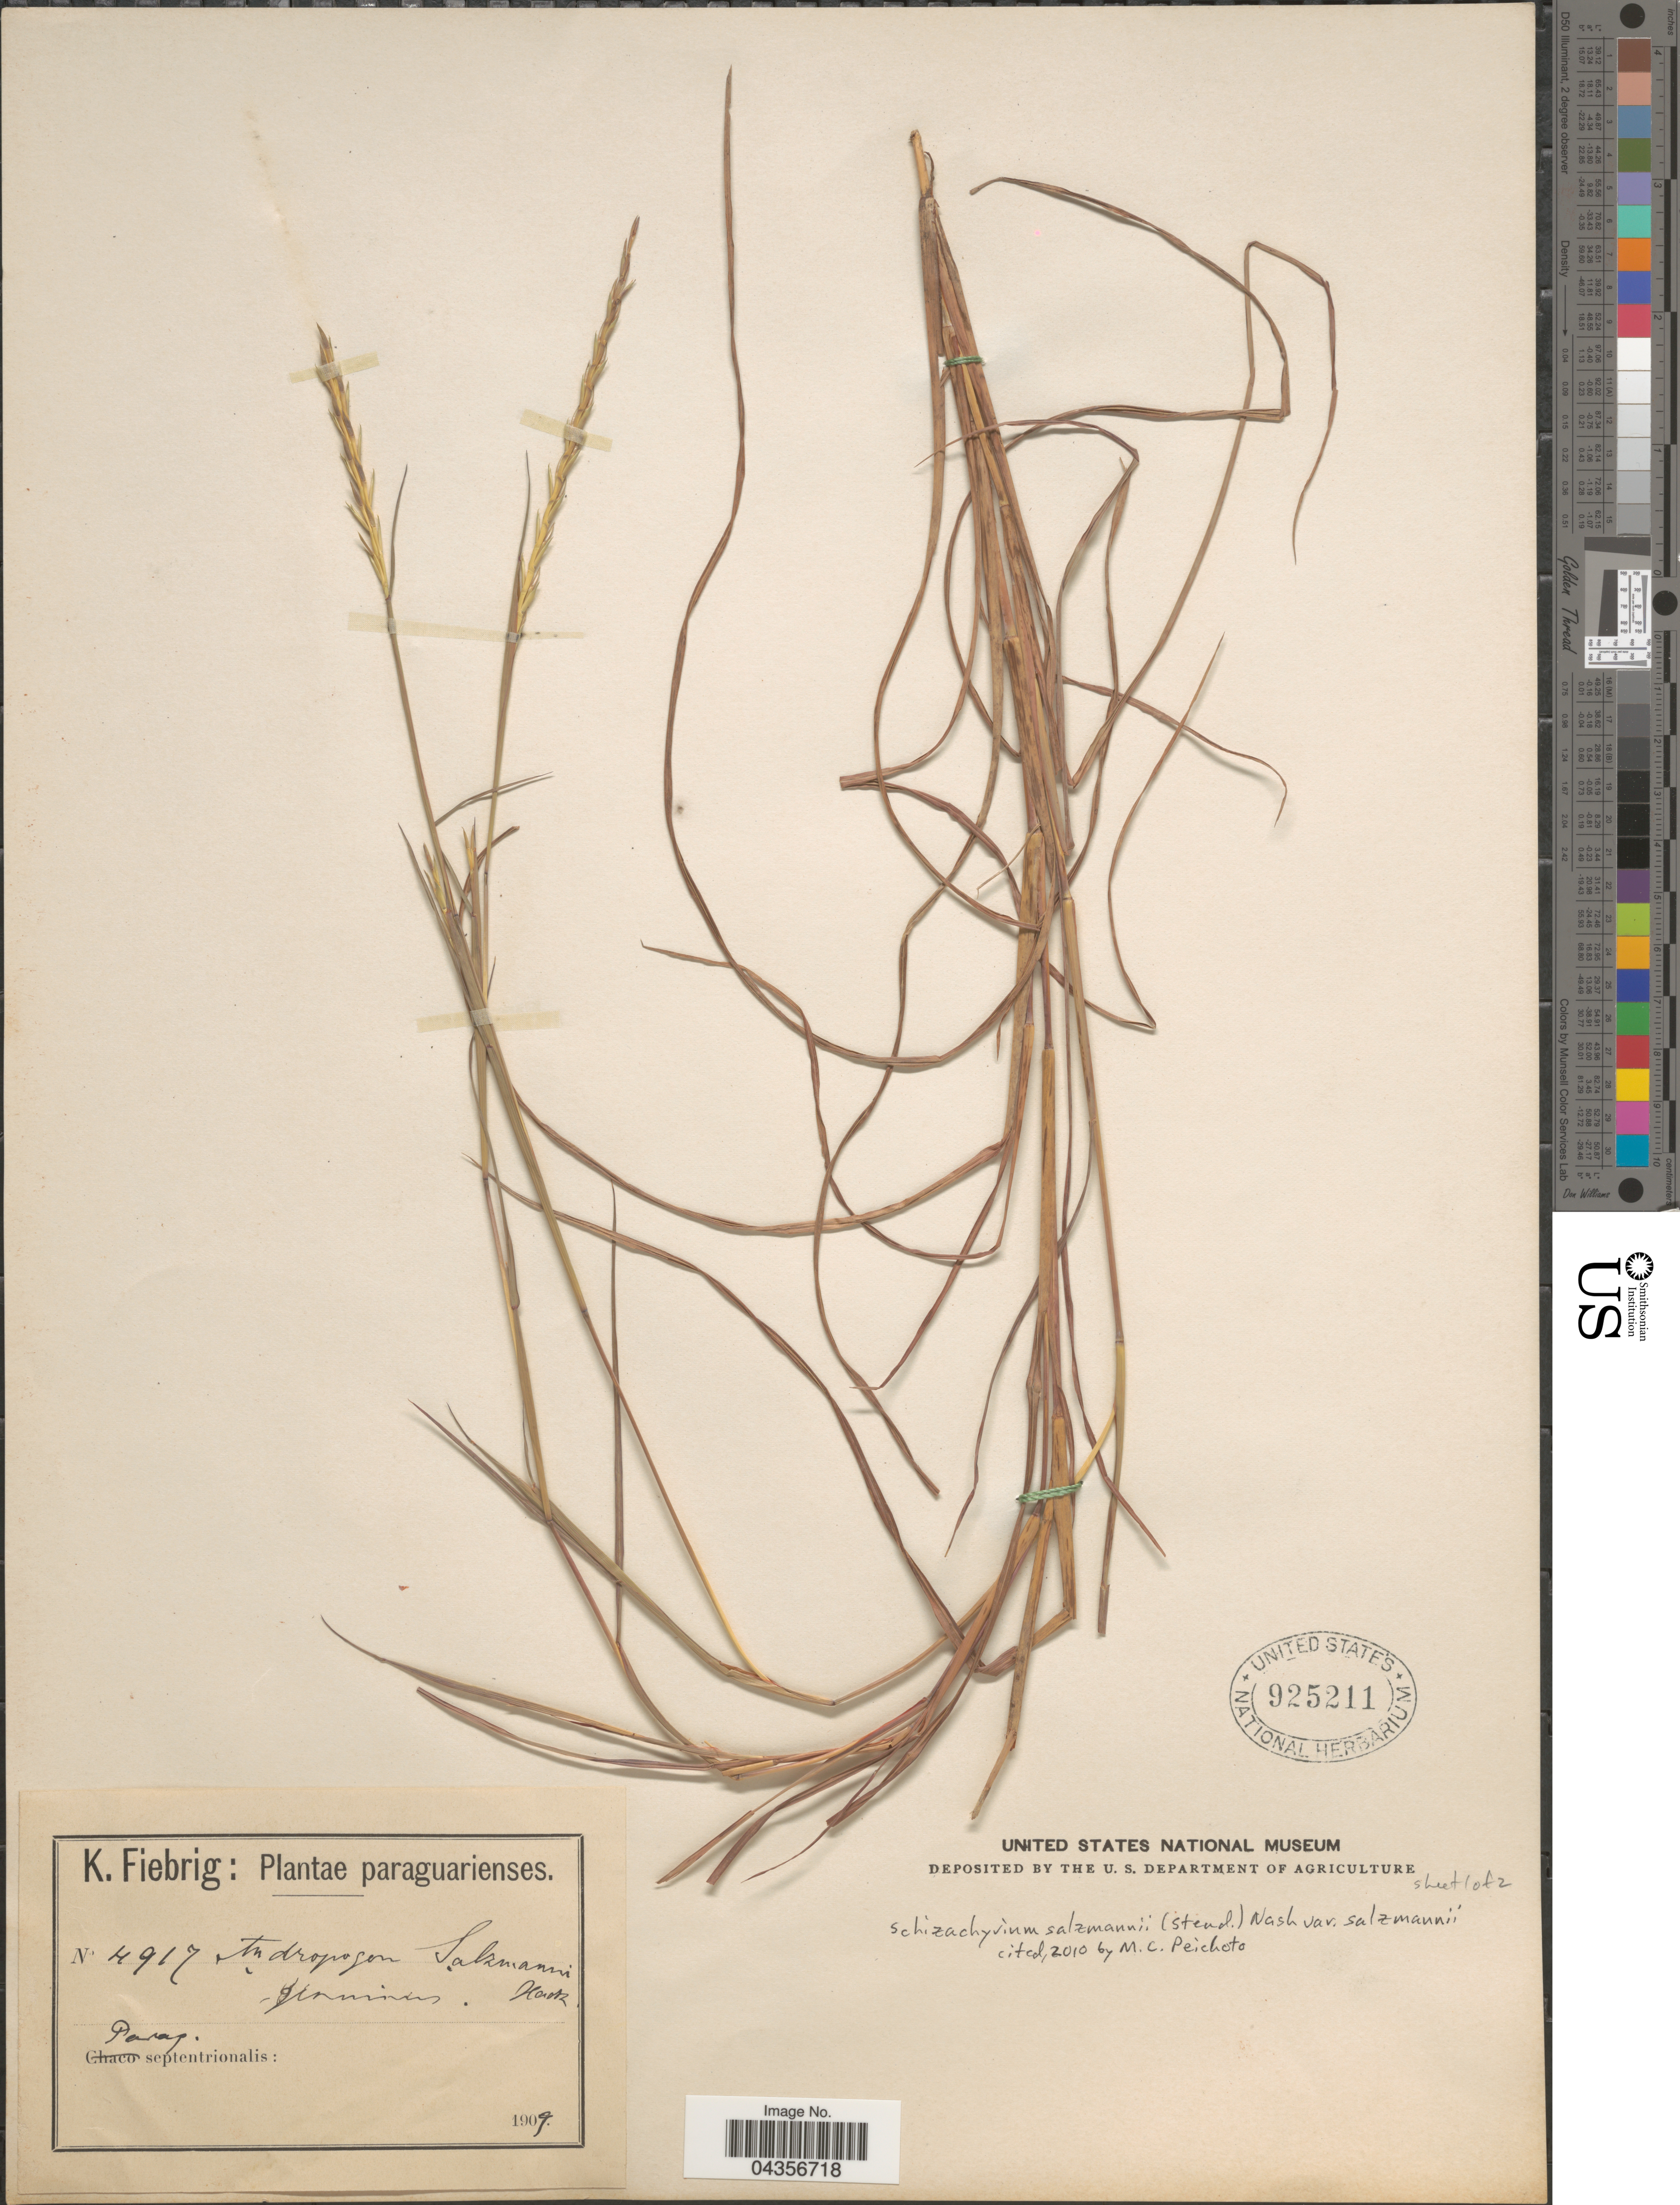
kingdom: Plantae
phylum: Tracheophyta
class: Liliopsida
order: Poales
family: Poaceae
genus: Schizachyrium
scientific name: Schizachyrium salzmanii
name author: (Trin. ex Steud.) Nash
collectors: K. Fiebrig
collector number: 4917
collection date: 1909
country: Paraguay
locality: Parag. septentrionalis.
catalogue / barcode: US 925211